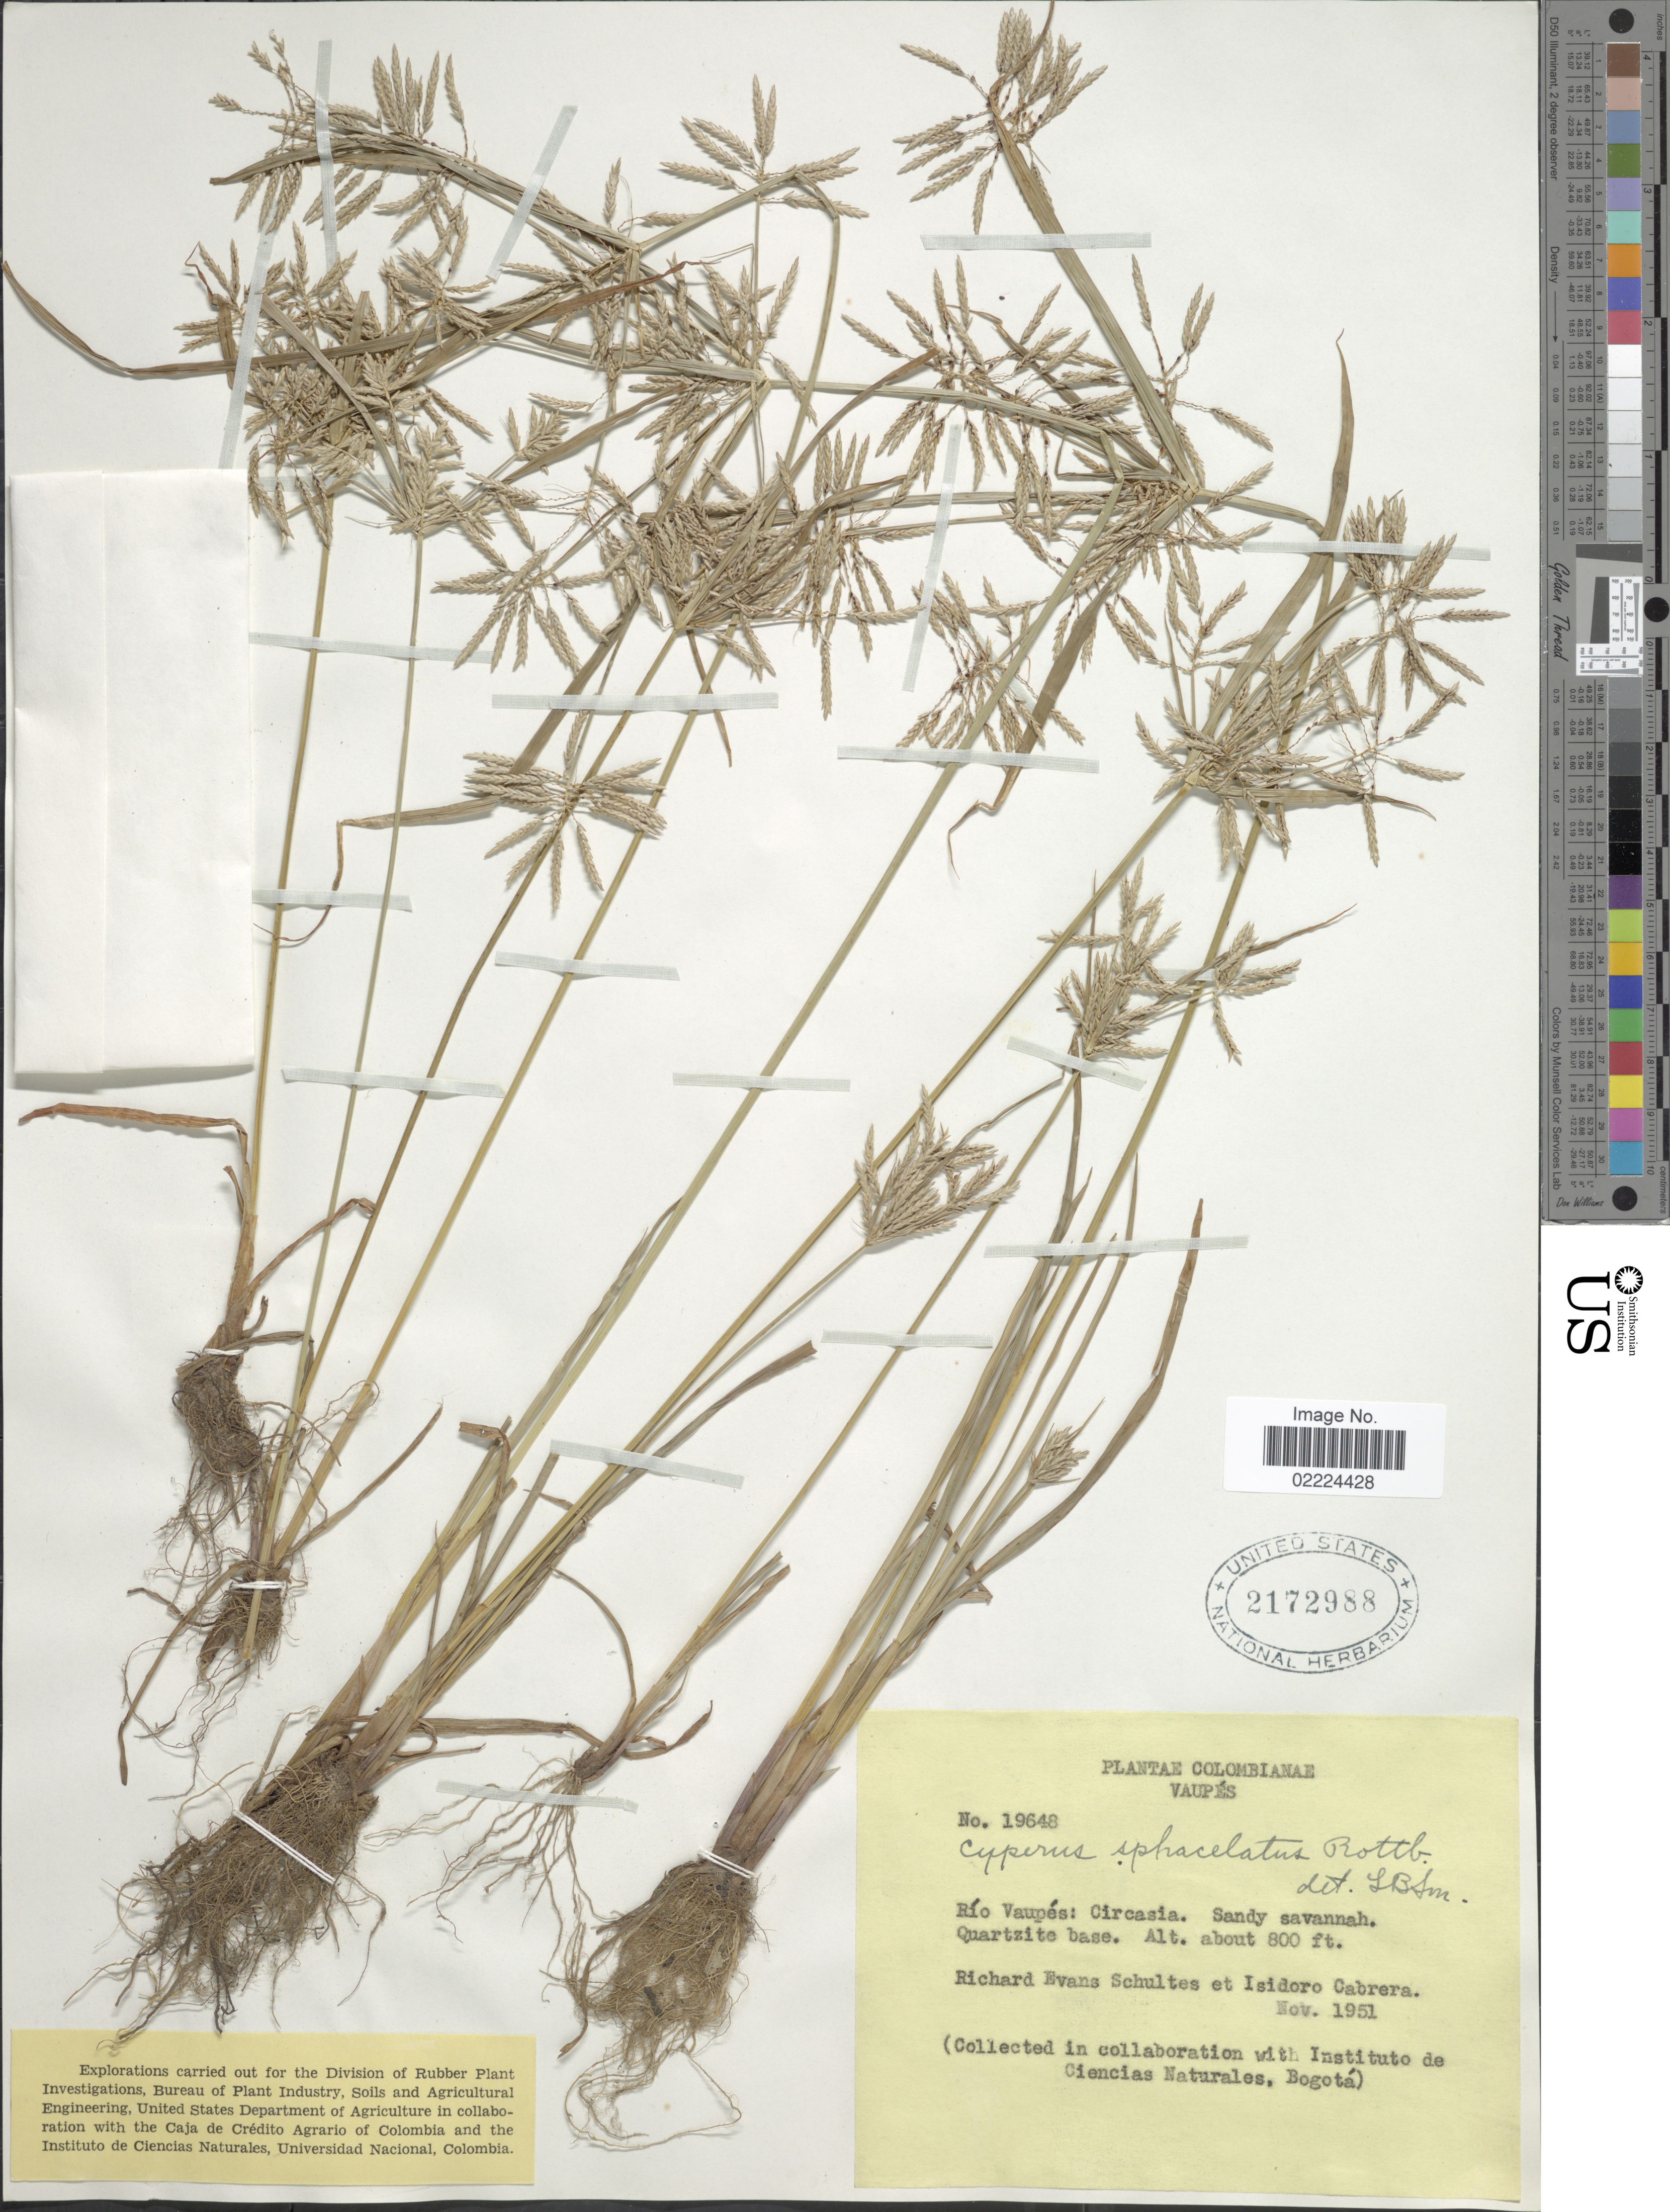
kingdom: Plantae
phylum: Tracheophyta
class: Liliopsida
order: Poales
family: Cyperaceae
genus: Cyperus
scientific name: Cyperus sphacelatus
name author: Rottb.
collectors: R. E. Schultes & I. Cabrera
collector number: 19648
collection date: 1951-11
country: Colombia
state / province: Vaupés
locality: Rio Vaupes: Circasia.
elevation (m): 244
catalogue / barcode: US 2172988